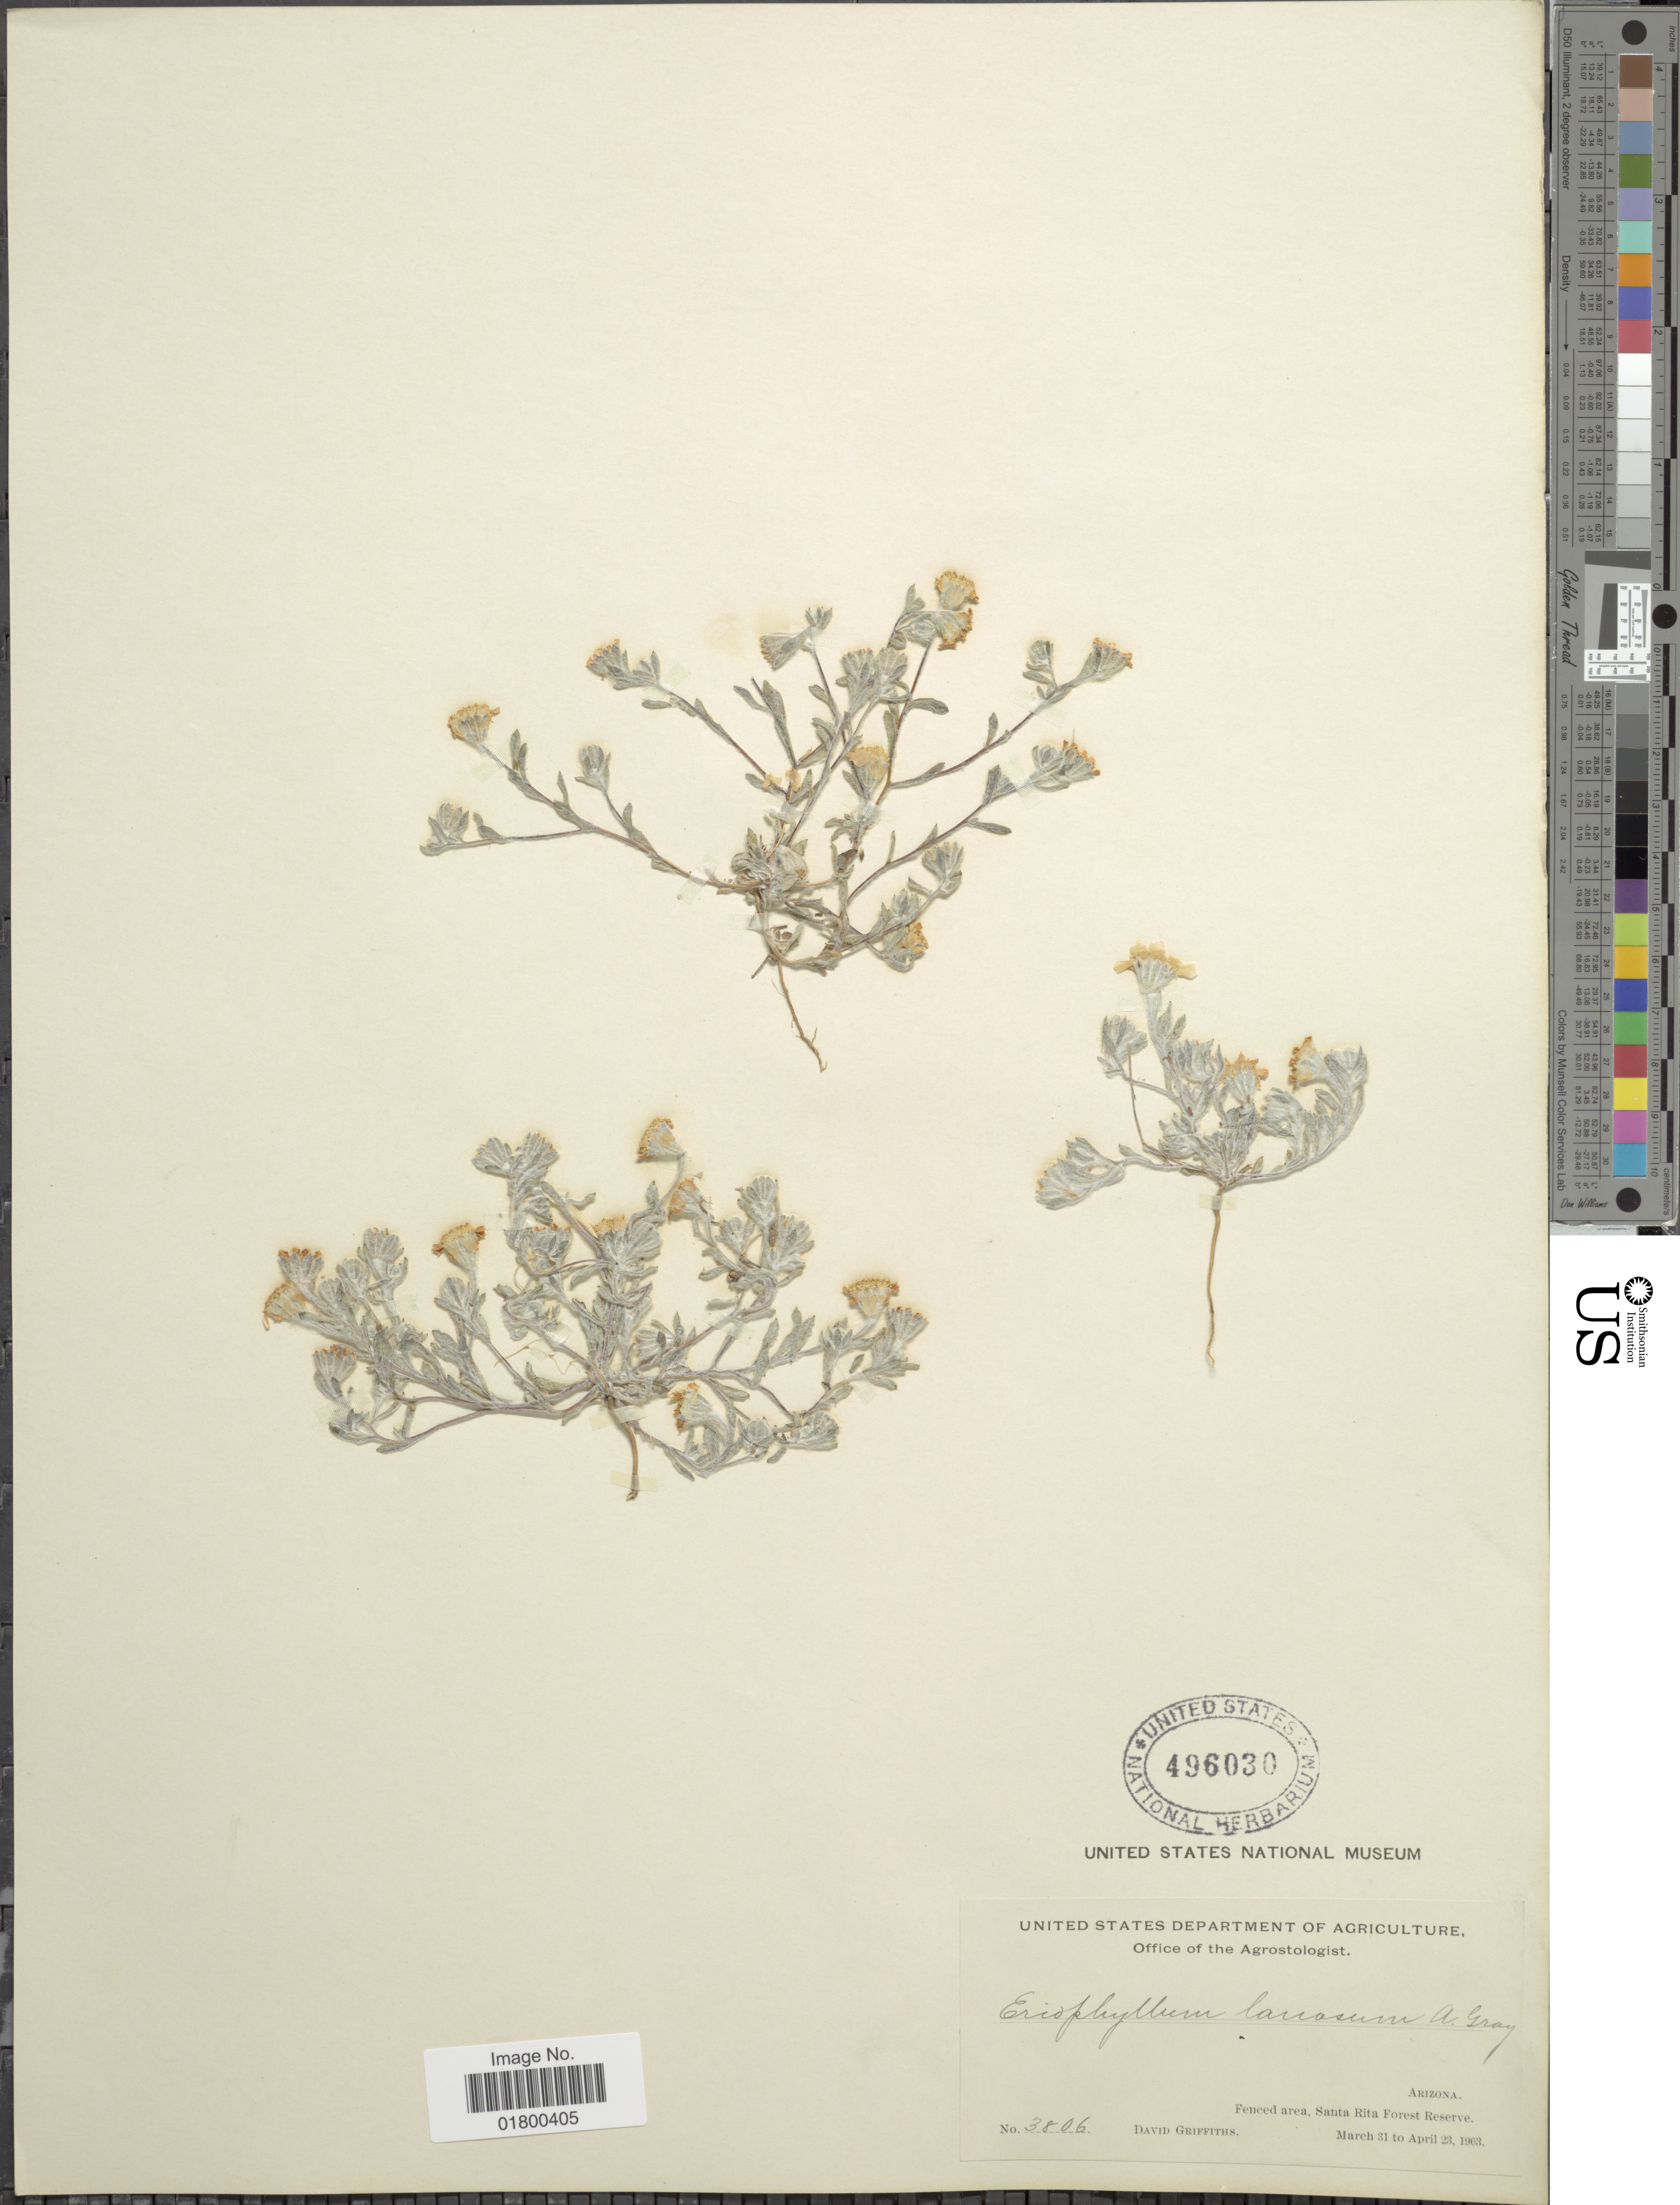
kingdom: Plantae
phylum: Tracheophyta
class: Magnoliopsida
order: Asterales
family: Asteraceae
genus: Eriophyllum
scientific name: Eriophyllum lanosum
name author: (A. Gray) A. Gray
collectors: D. Griffiths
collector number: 3806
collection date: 1903-03-31/1903-04-23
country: United States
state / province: Arizona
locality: Fenced area, Santa Rita Forest Reserve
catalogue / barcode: US 496030